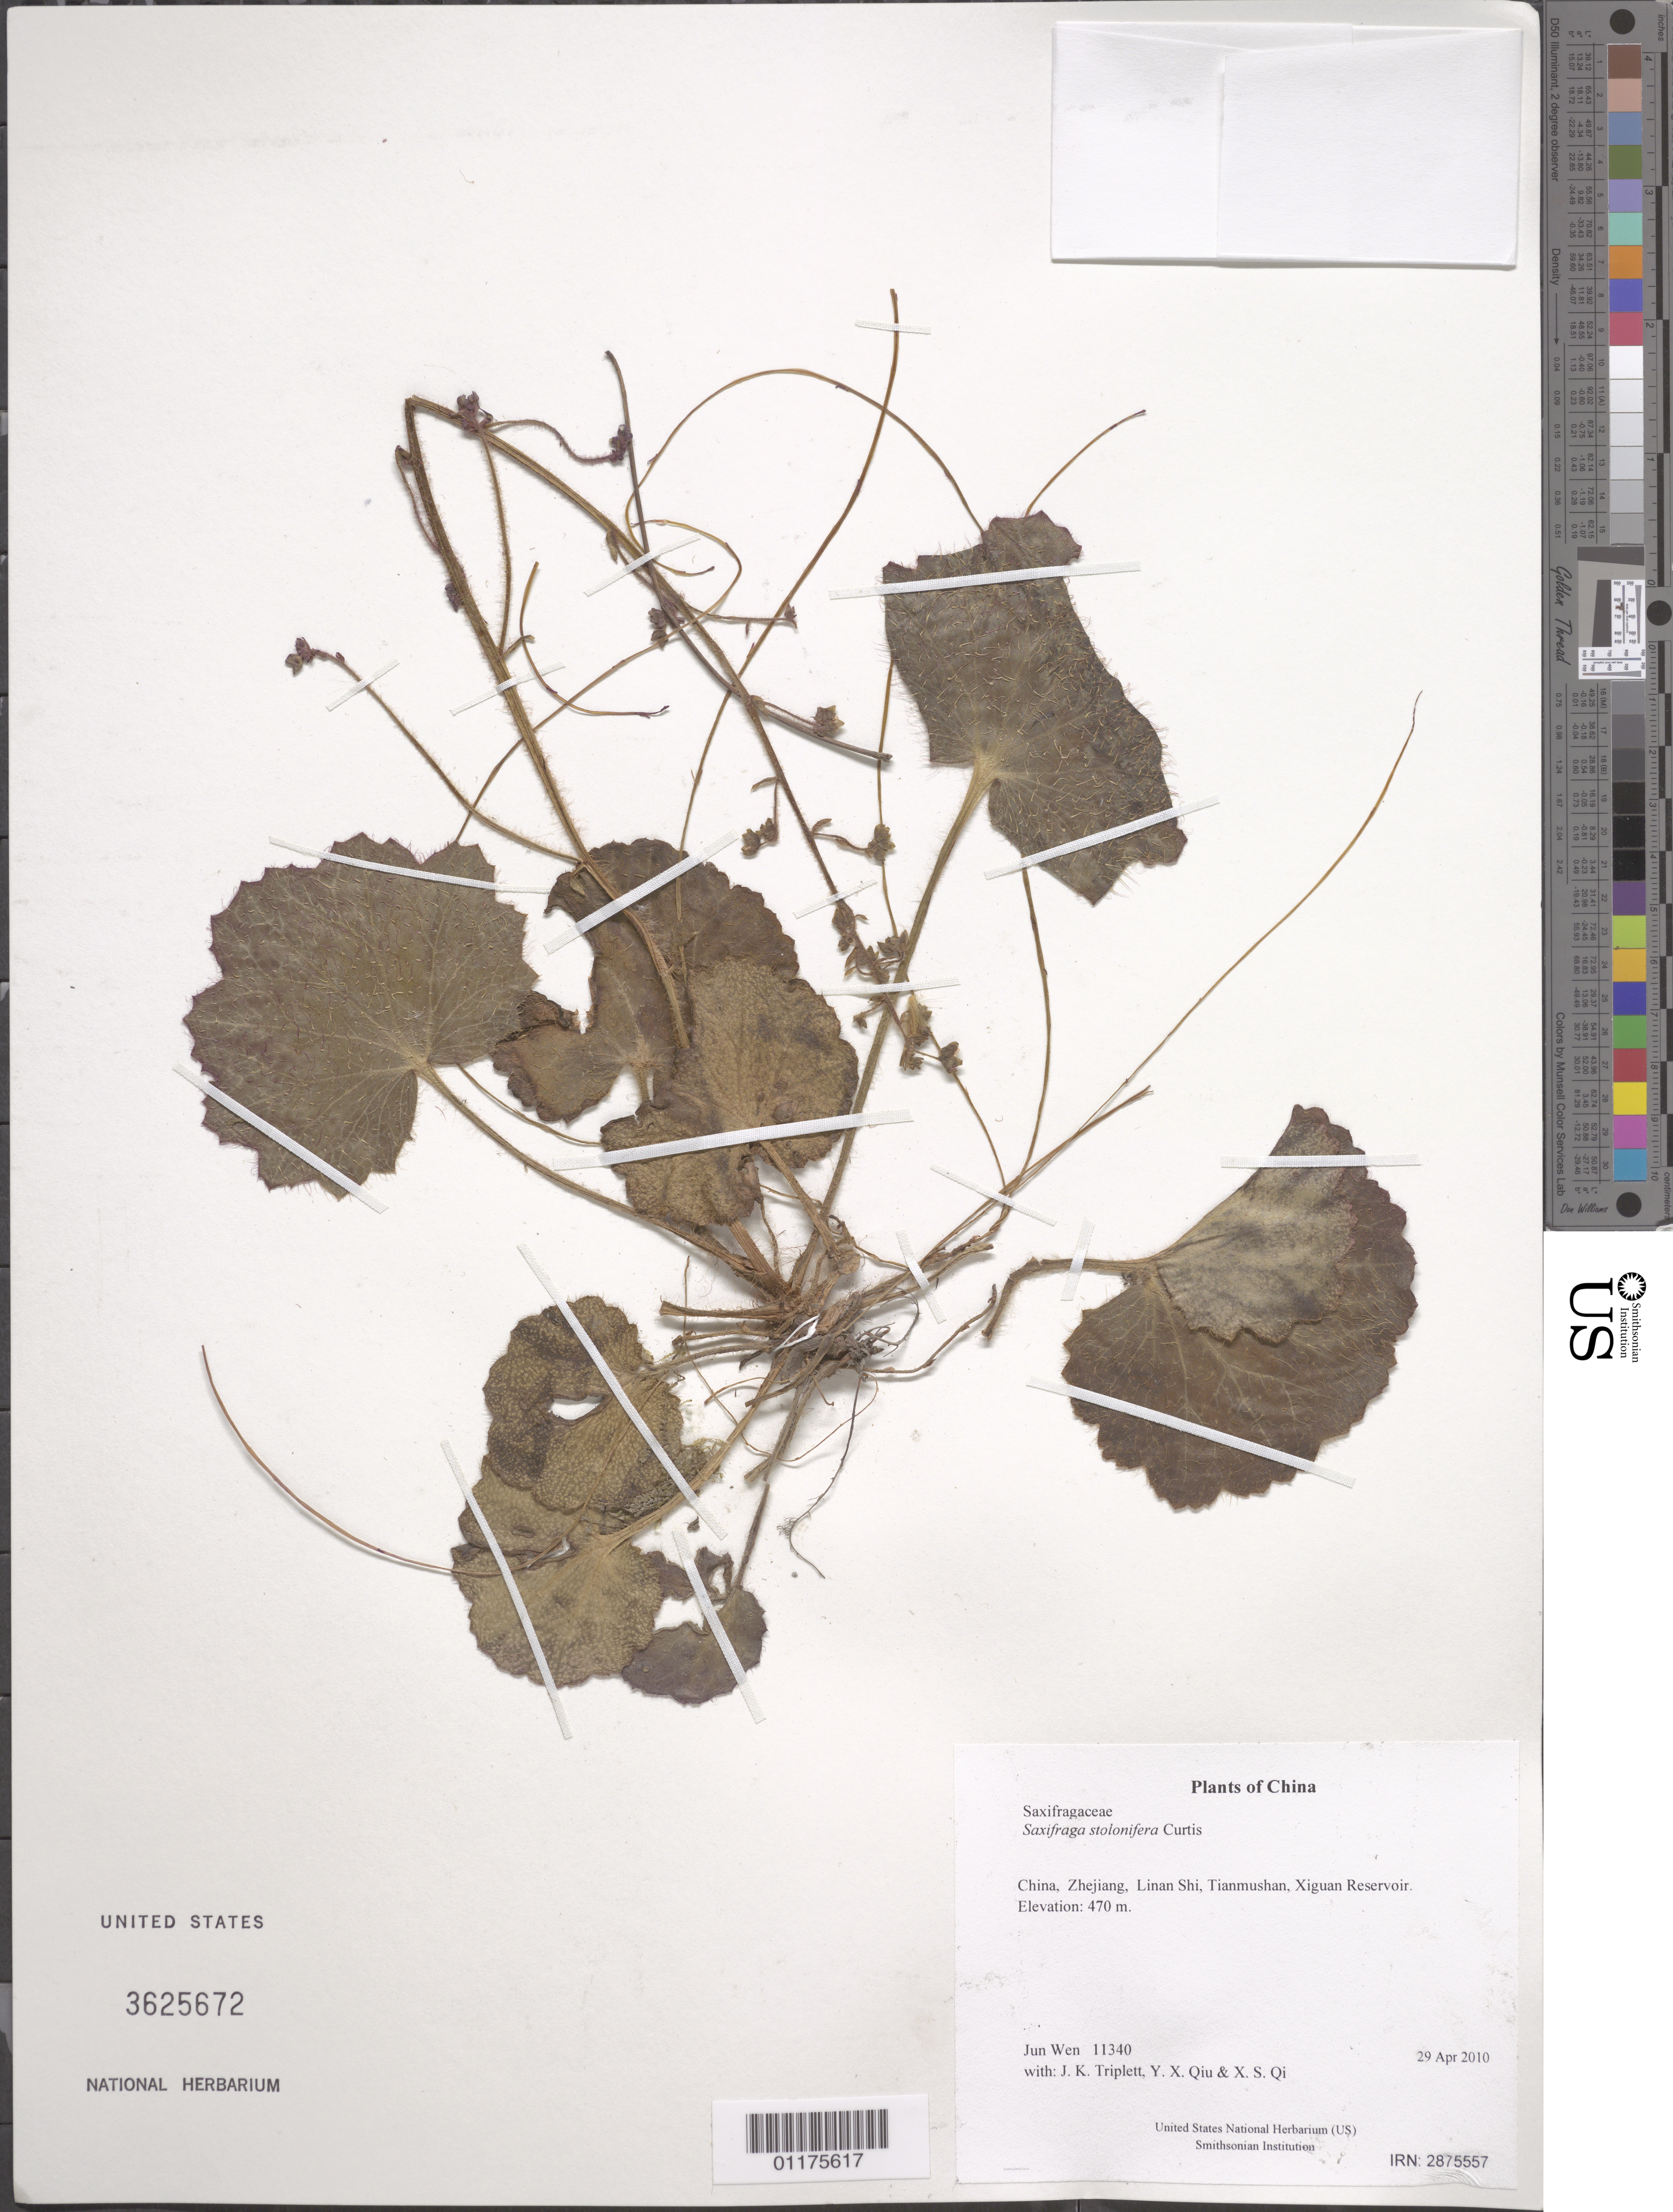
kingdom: Plantae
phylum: Tracheophyta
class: Magnoliopsida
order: Saxifragales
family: Saxifragaceae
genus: Saxifraga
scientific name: Saxifraga stolonifera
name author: Curtis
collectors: J. Wen, J. K. Triplett, Y. X. Qiu & X. S. Qi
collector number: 11340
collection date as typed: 29 Apr 2010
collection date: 2010-04-29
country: China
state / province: Zhejiang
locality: Linan Shi, Tianmushan, Xiguan Reservoir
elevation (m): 470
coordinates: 30 20.754 N, 119 27.127 E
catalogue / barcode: US 3625672